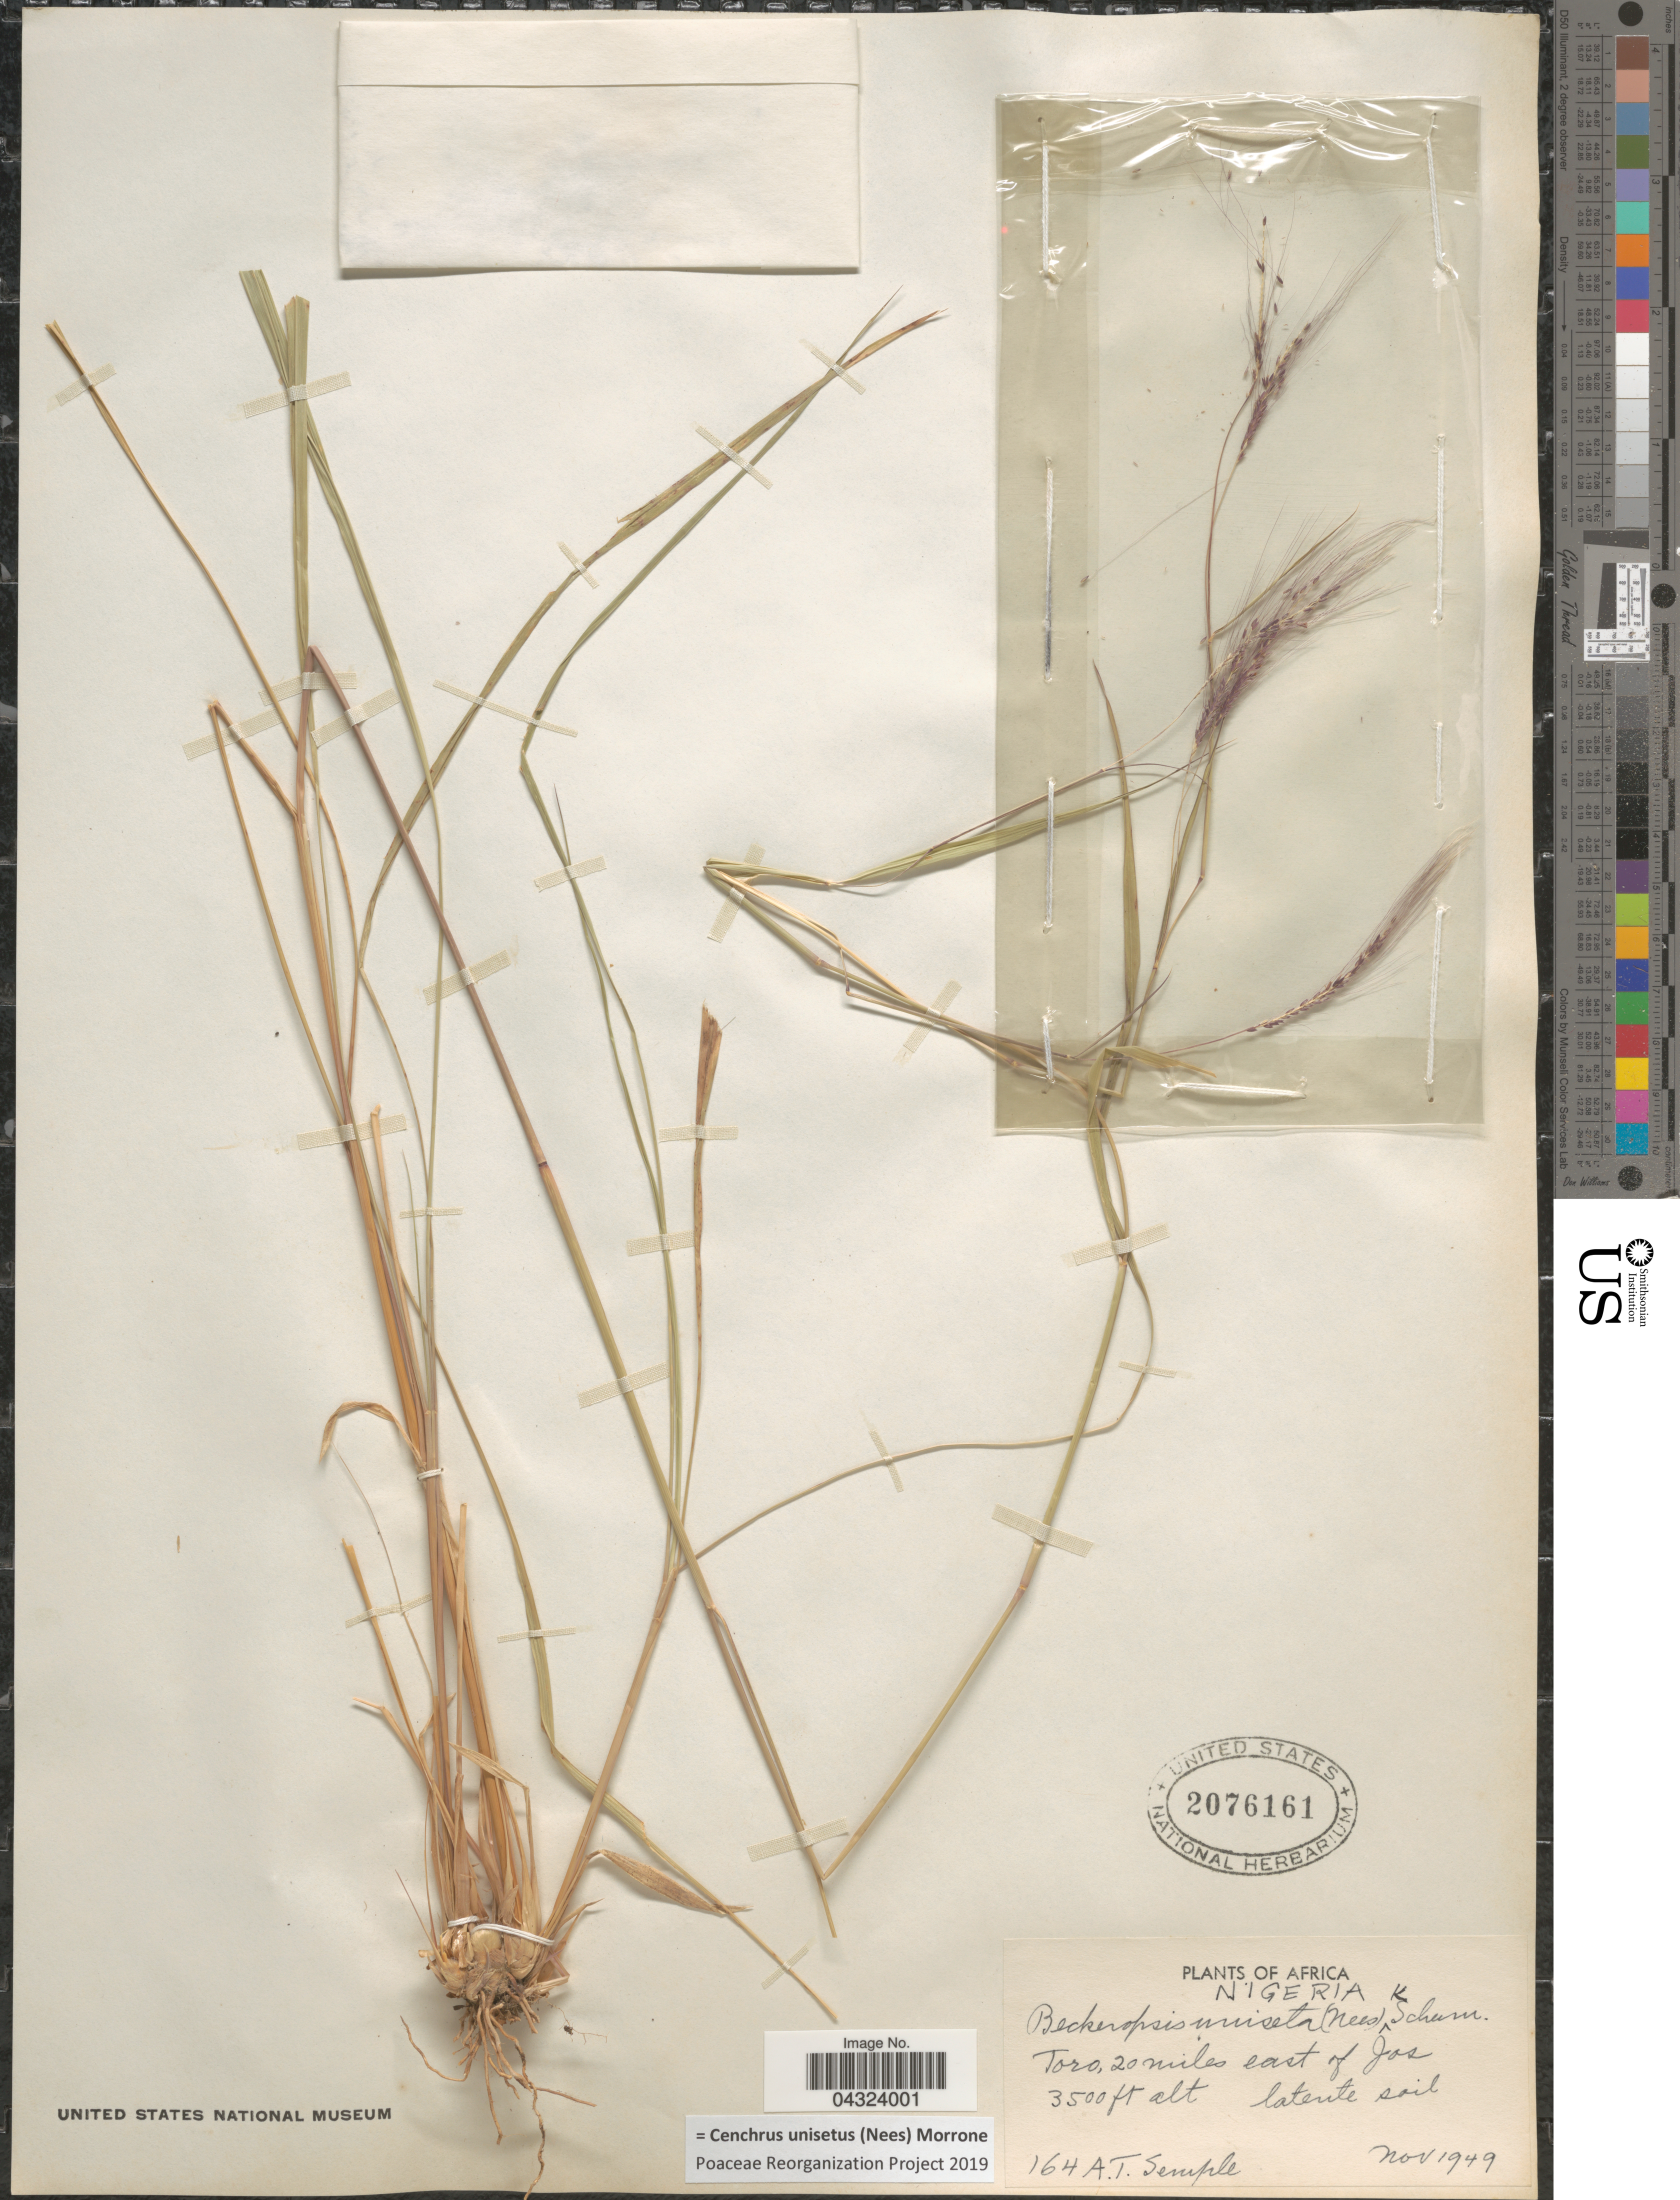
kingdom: Plantae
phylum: Tracheophyta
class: Liliopsida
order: Poales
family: Poaceae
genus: Cenchrus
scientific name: Cenchrus unisetus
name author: (Nees) Morrone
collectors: A. Semple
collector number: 164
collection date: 1949-11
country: Nigeria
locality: Toro, 20 miles east of Jos.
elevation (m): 1067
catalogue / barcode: US 2076161